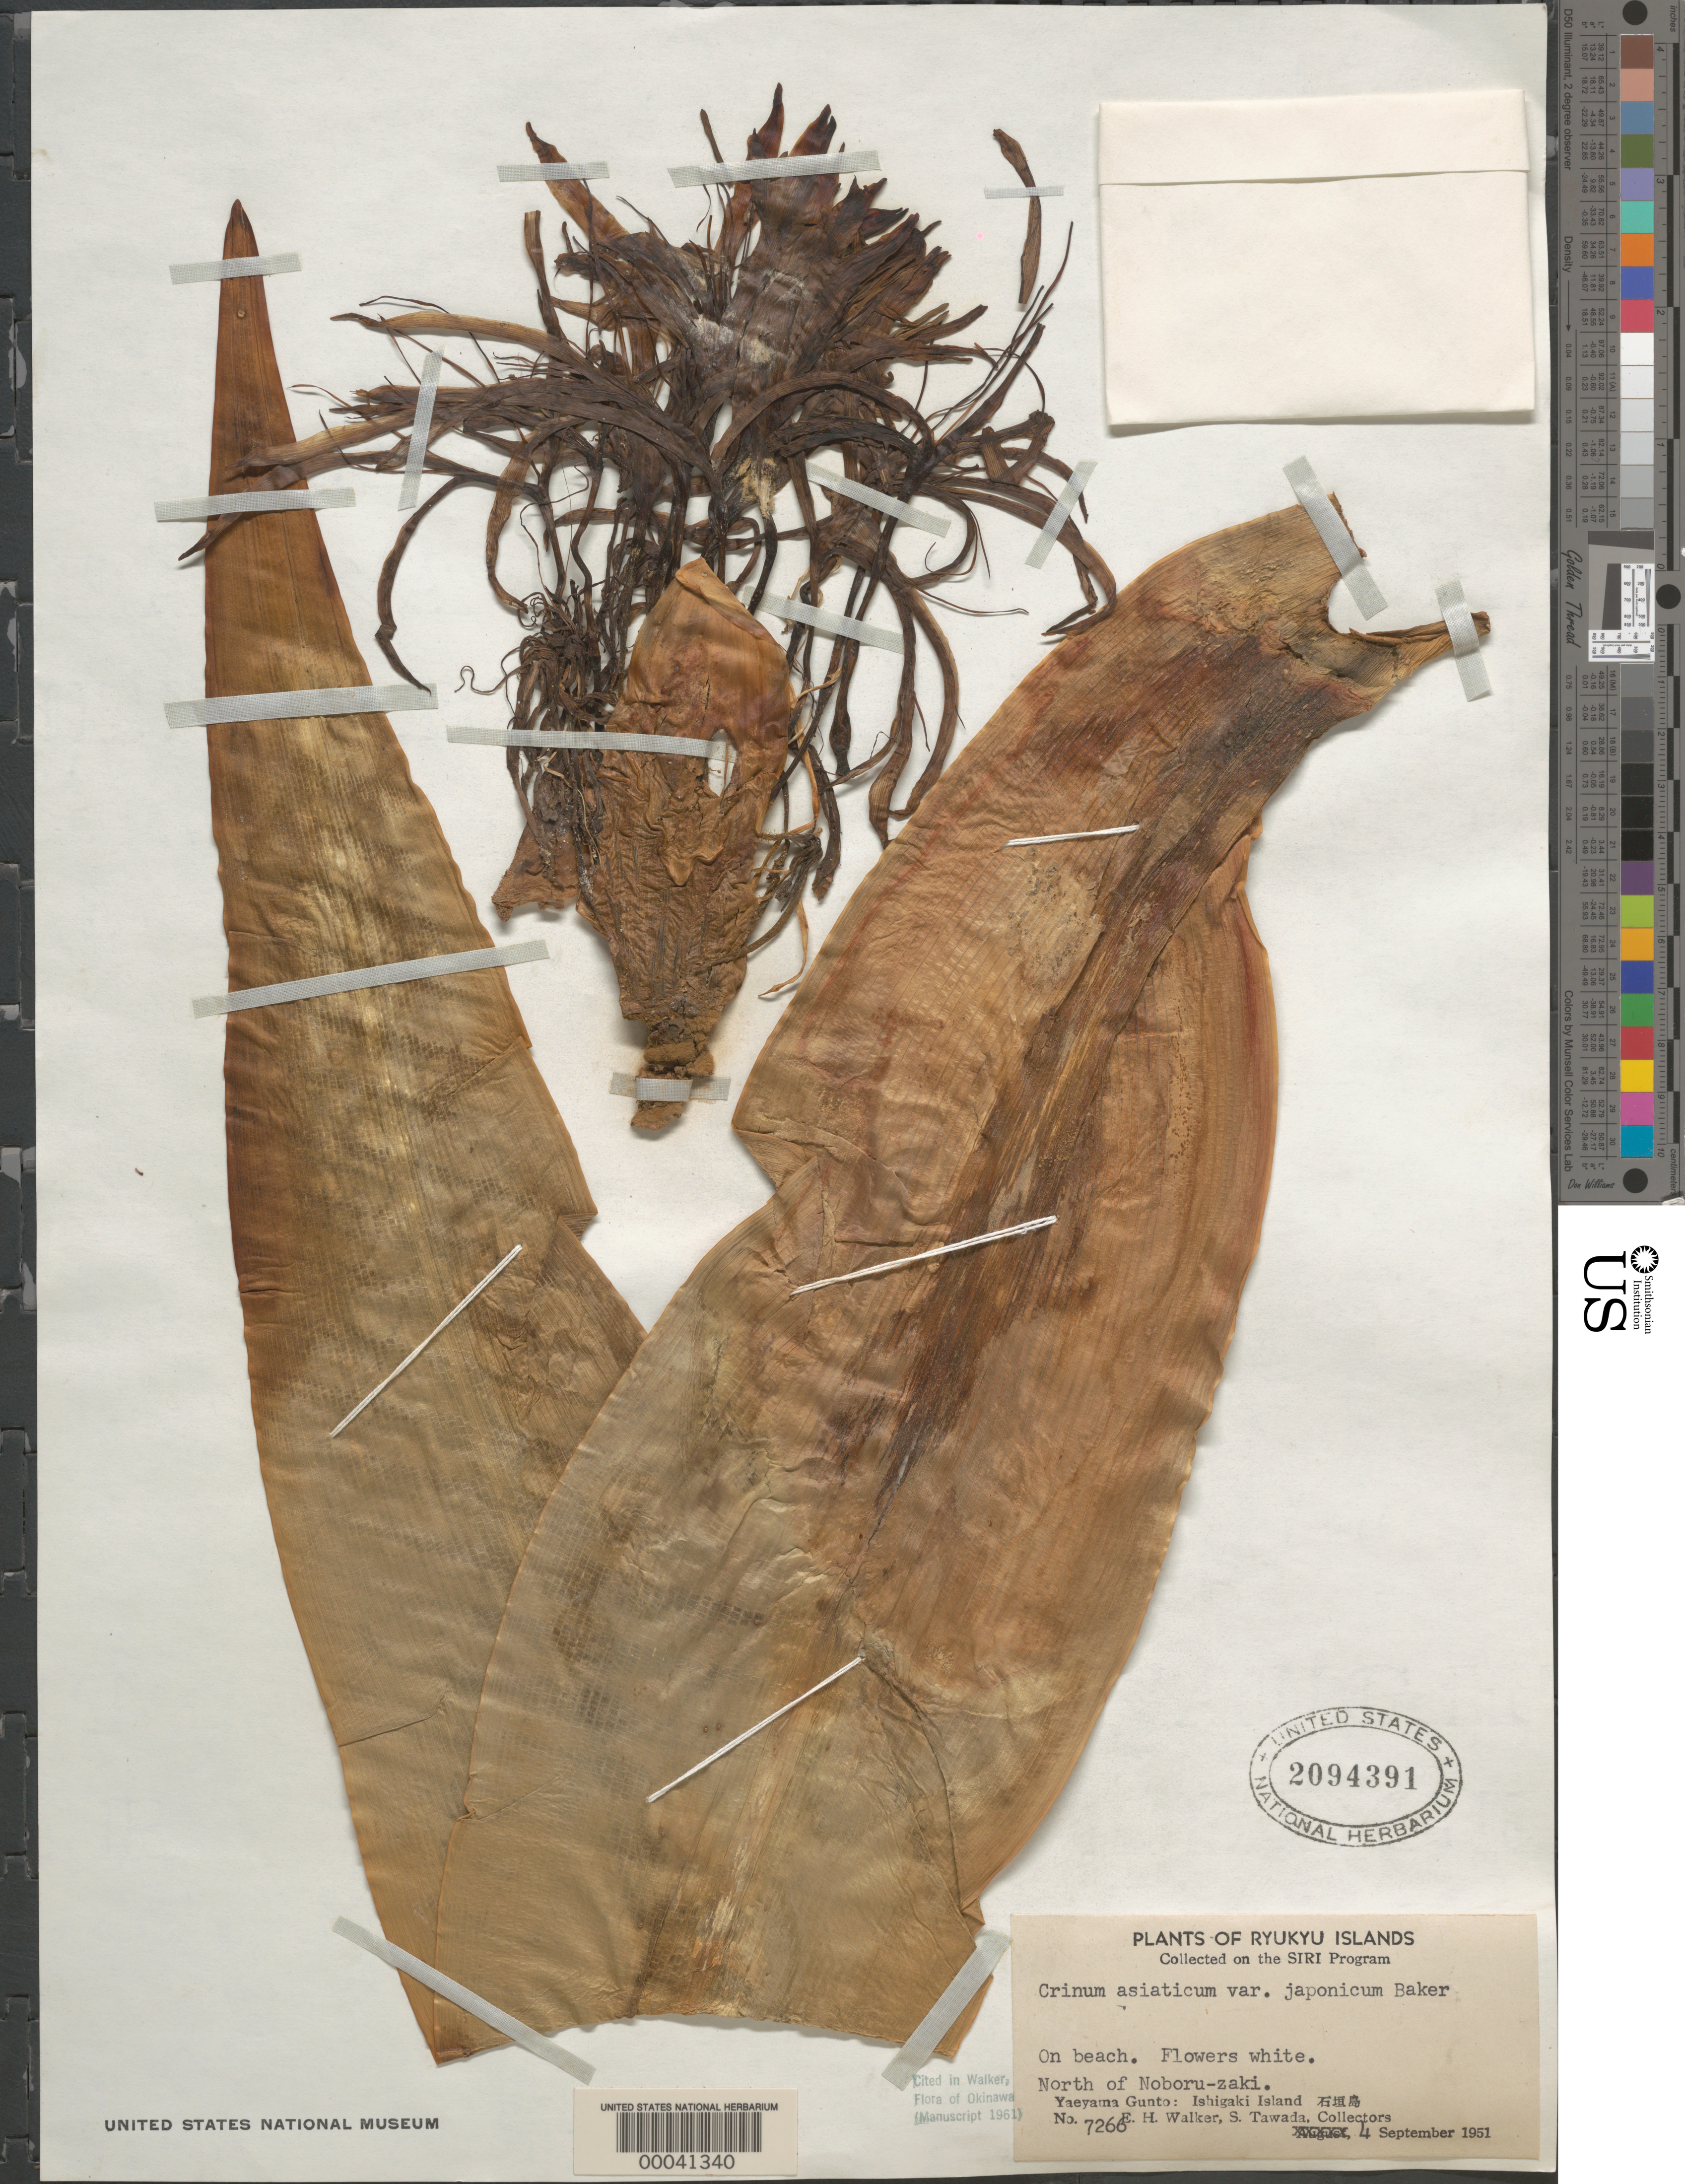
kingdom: Plantae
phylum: Tracheophyta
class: Liliopsida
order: Asparagales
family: Amaryllidaceae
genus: Crinum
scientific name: Crinum asiaticum var. japonicum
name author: Baker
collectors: E. H. Walker & S. Tawada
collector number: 7266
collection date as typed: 04 Sep 1951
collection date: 1951-09-04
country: Japan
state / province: Okinawa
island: Ishigaki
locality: Ishigaki i.; n of noboru-zaki, yaeyama gunto [Sakishima Is.]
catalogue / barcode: US 2094391